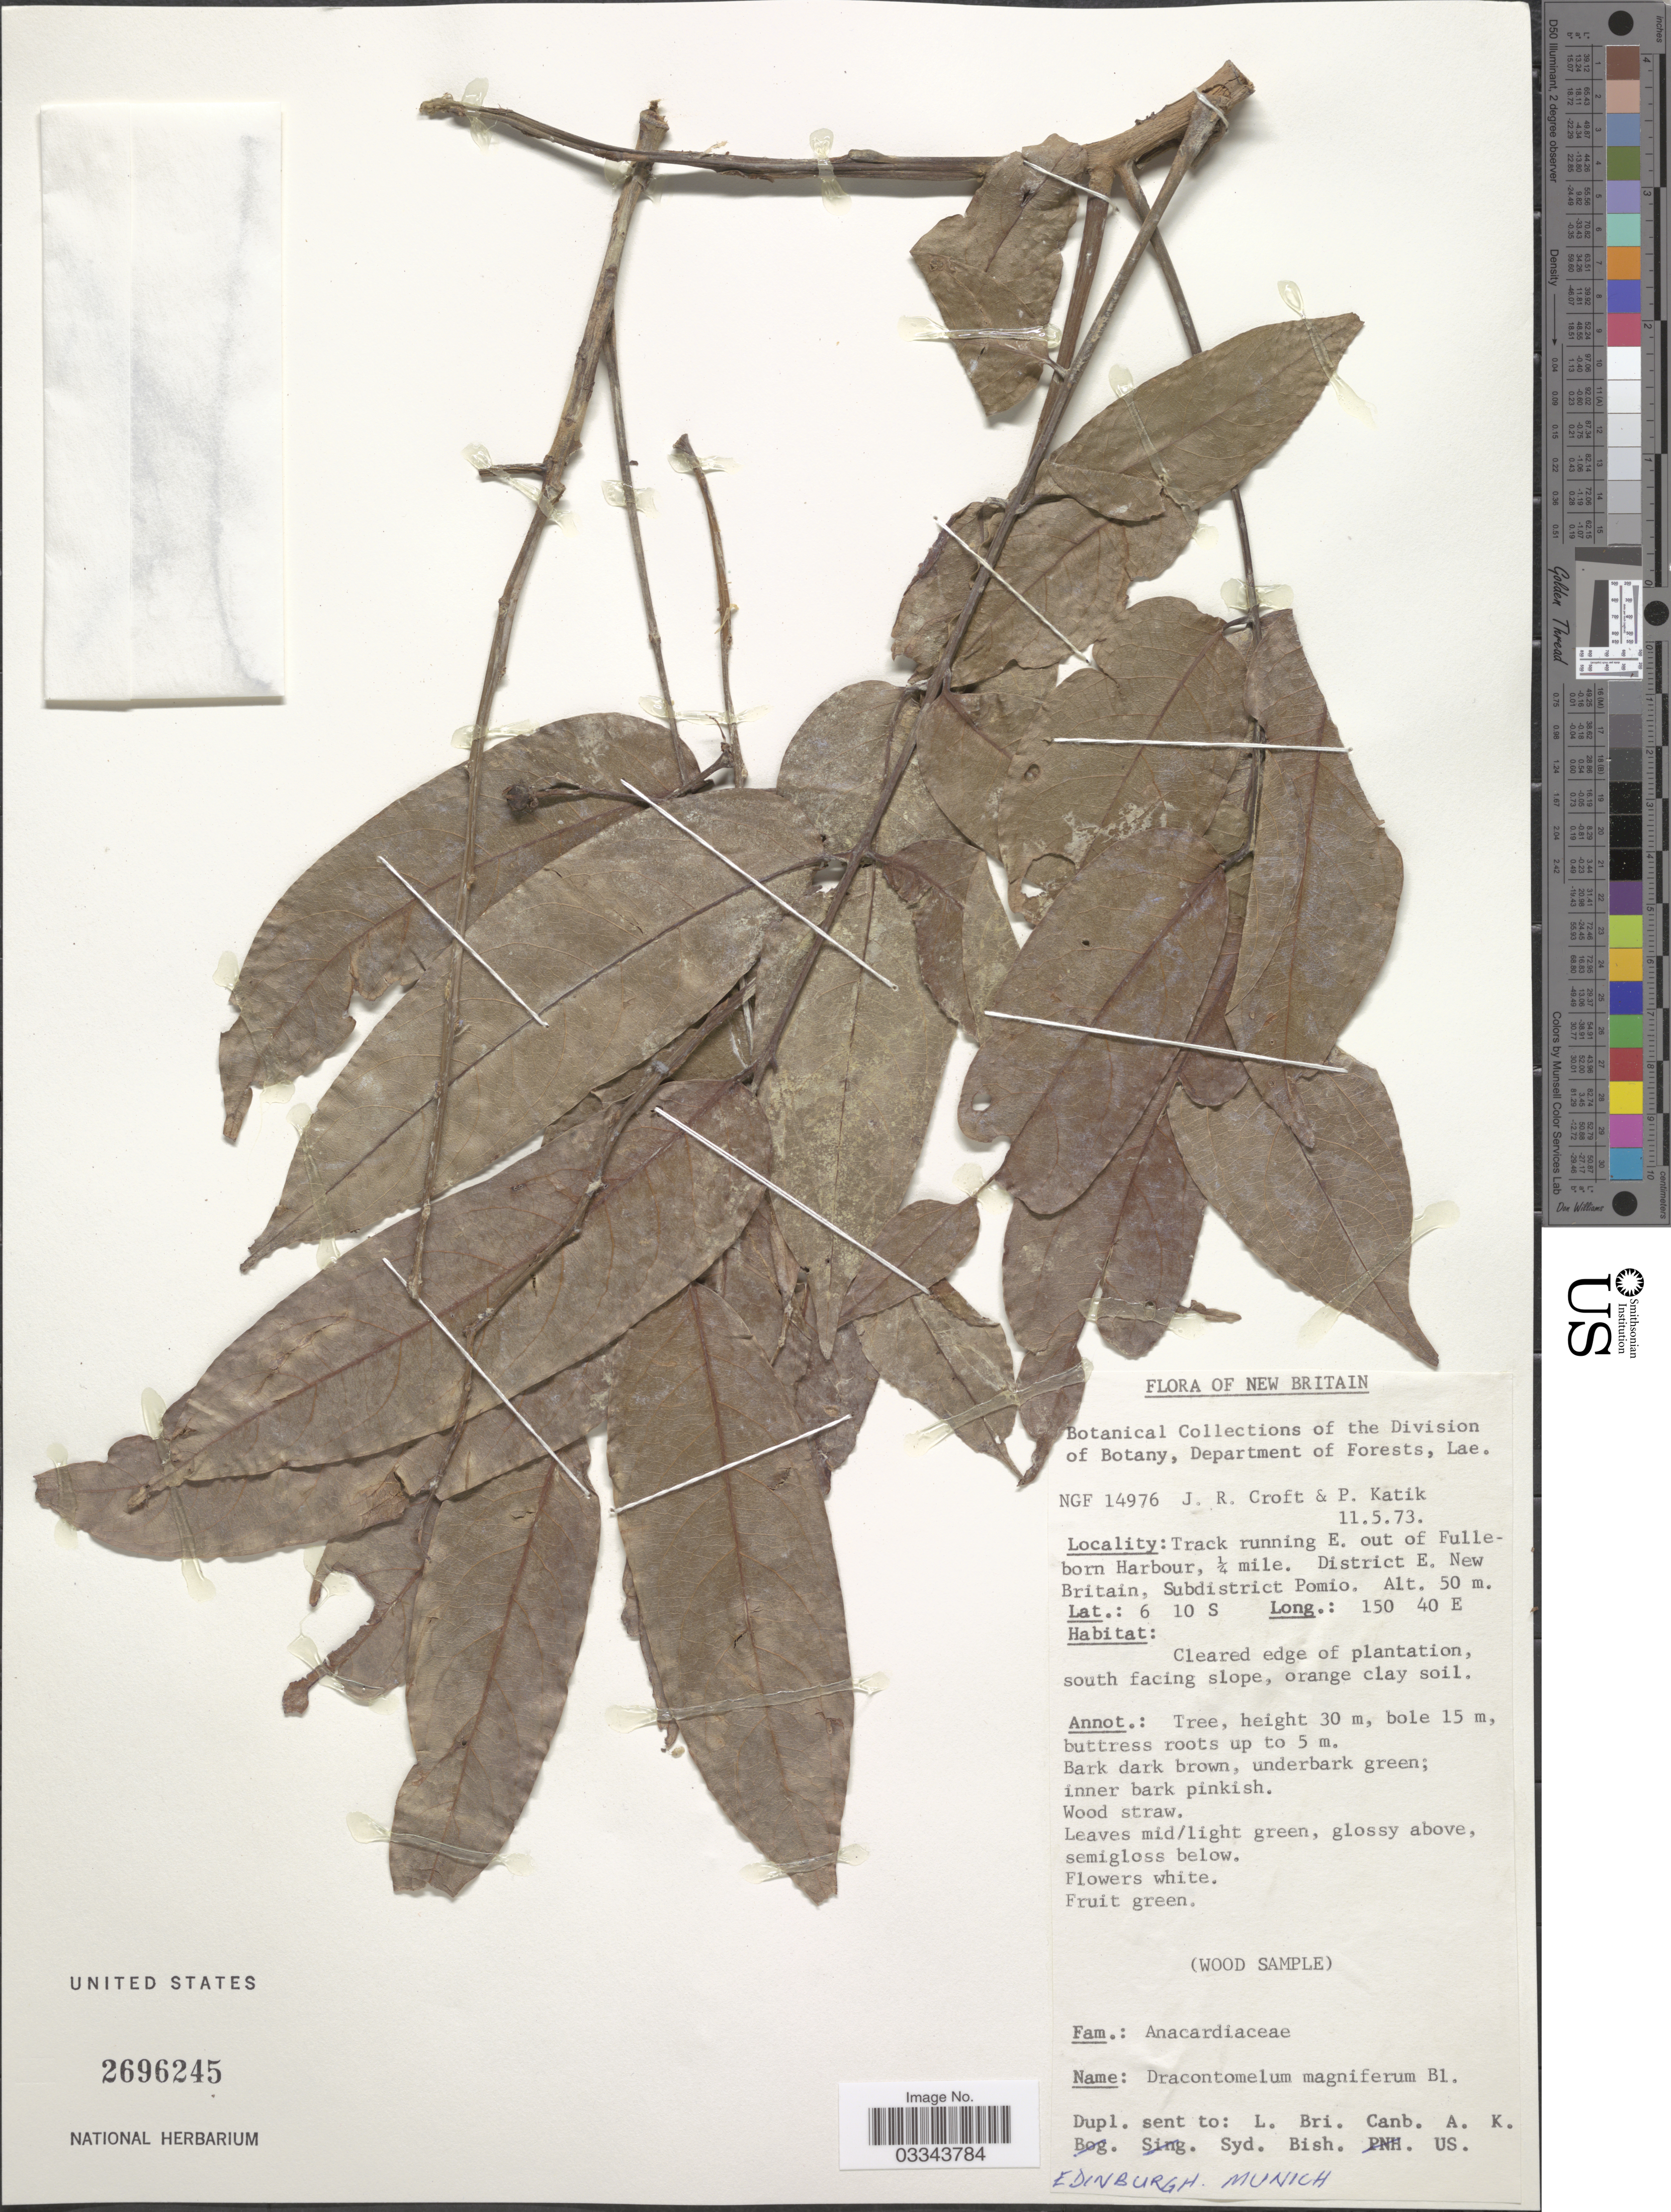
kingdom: Plantae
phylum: Tracheophyta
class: Magnoliopsida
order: Sapindales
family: Anacardiaceae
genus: Dracontomelon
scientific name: Dracontomelon mangiferum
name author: Blume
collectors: J. R. Croft & P. Katik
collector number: NGF 14976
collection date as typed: Transcribed d/m/y: 11/5/73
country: Papua New Guinea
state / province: East New Britain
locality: New Britain. Track running E. out of Fulleborn Harbour, mile. District E. New Britain, Subdistrict Pomio. Cleared edge of plantation, south facing slope.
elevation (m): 50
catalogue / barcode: US 2696245